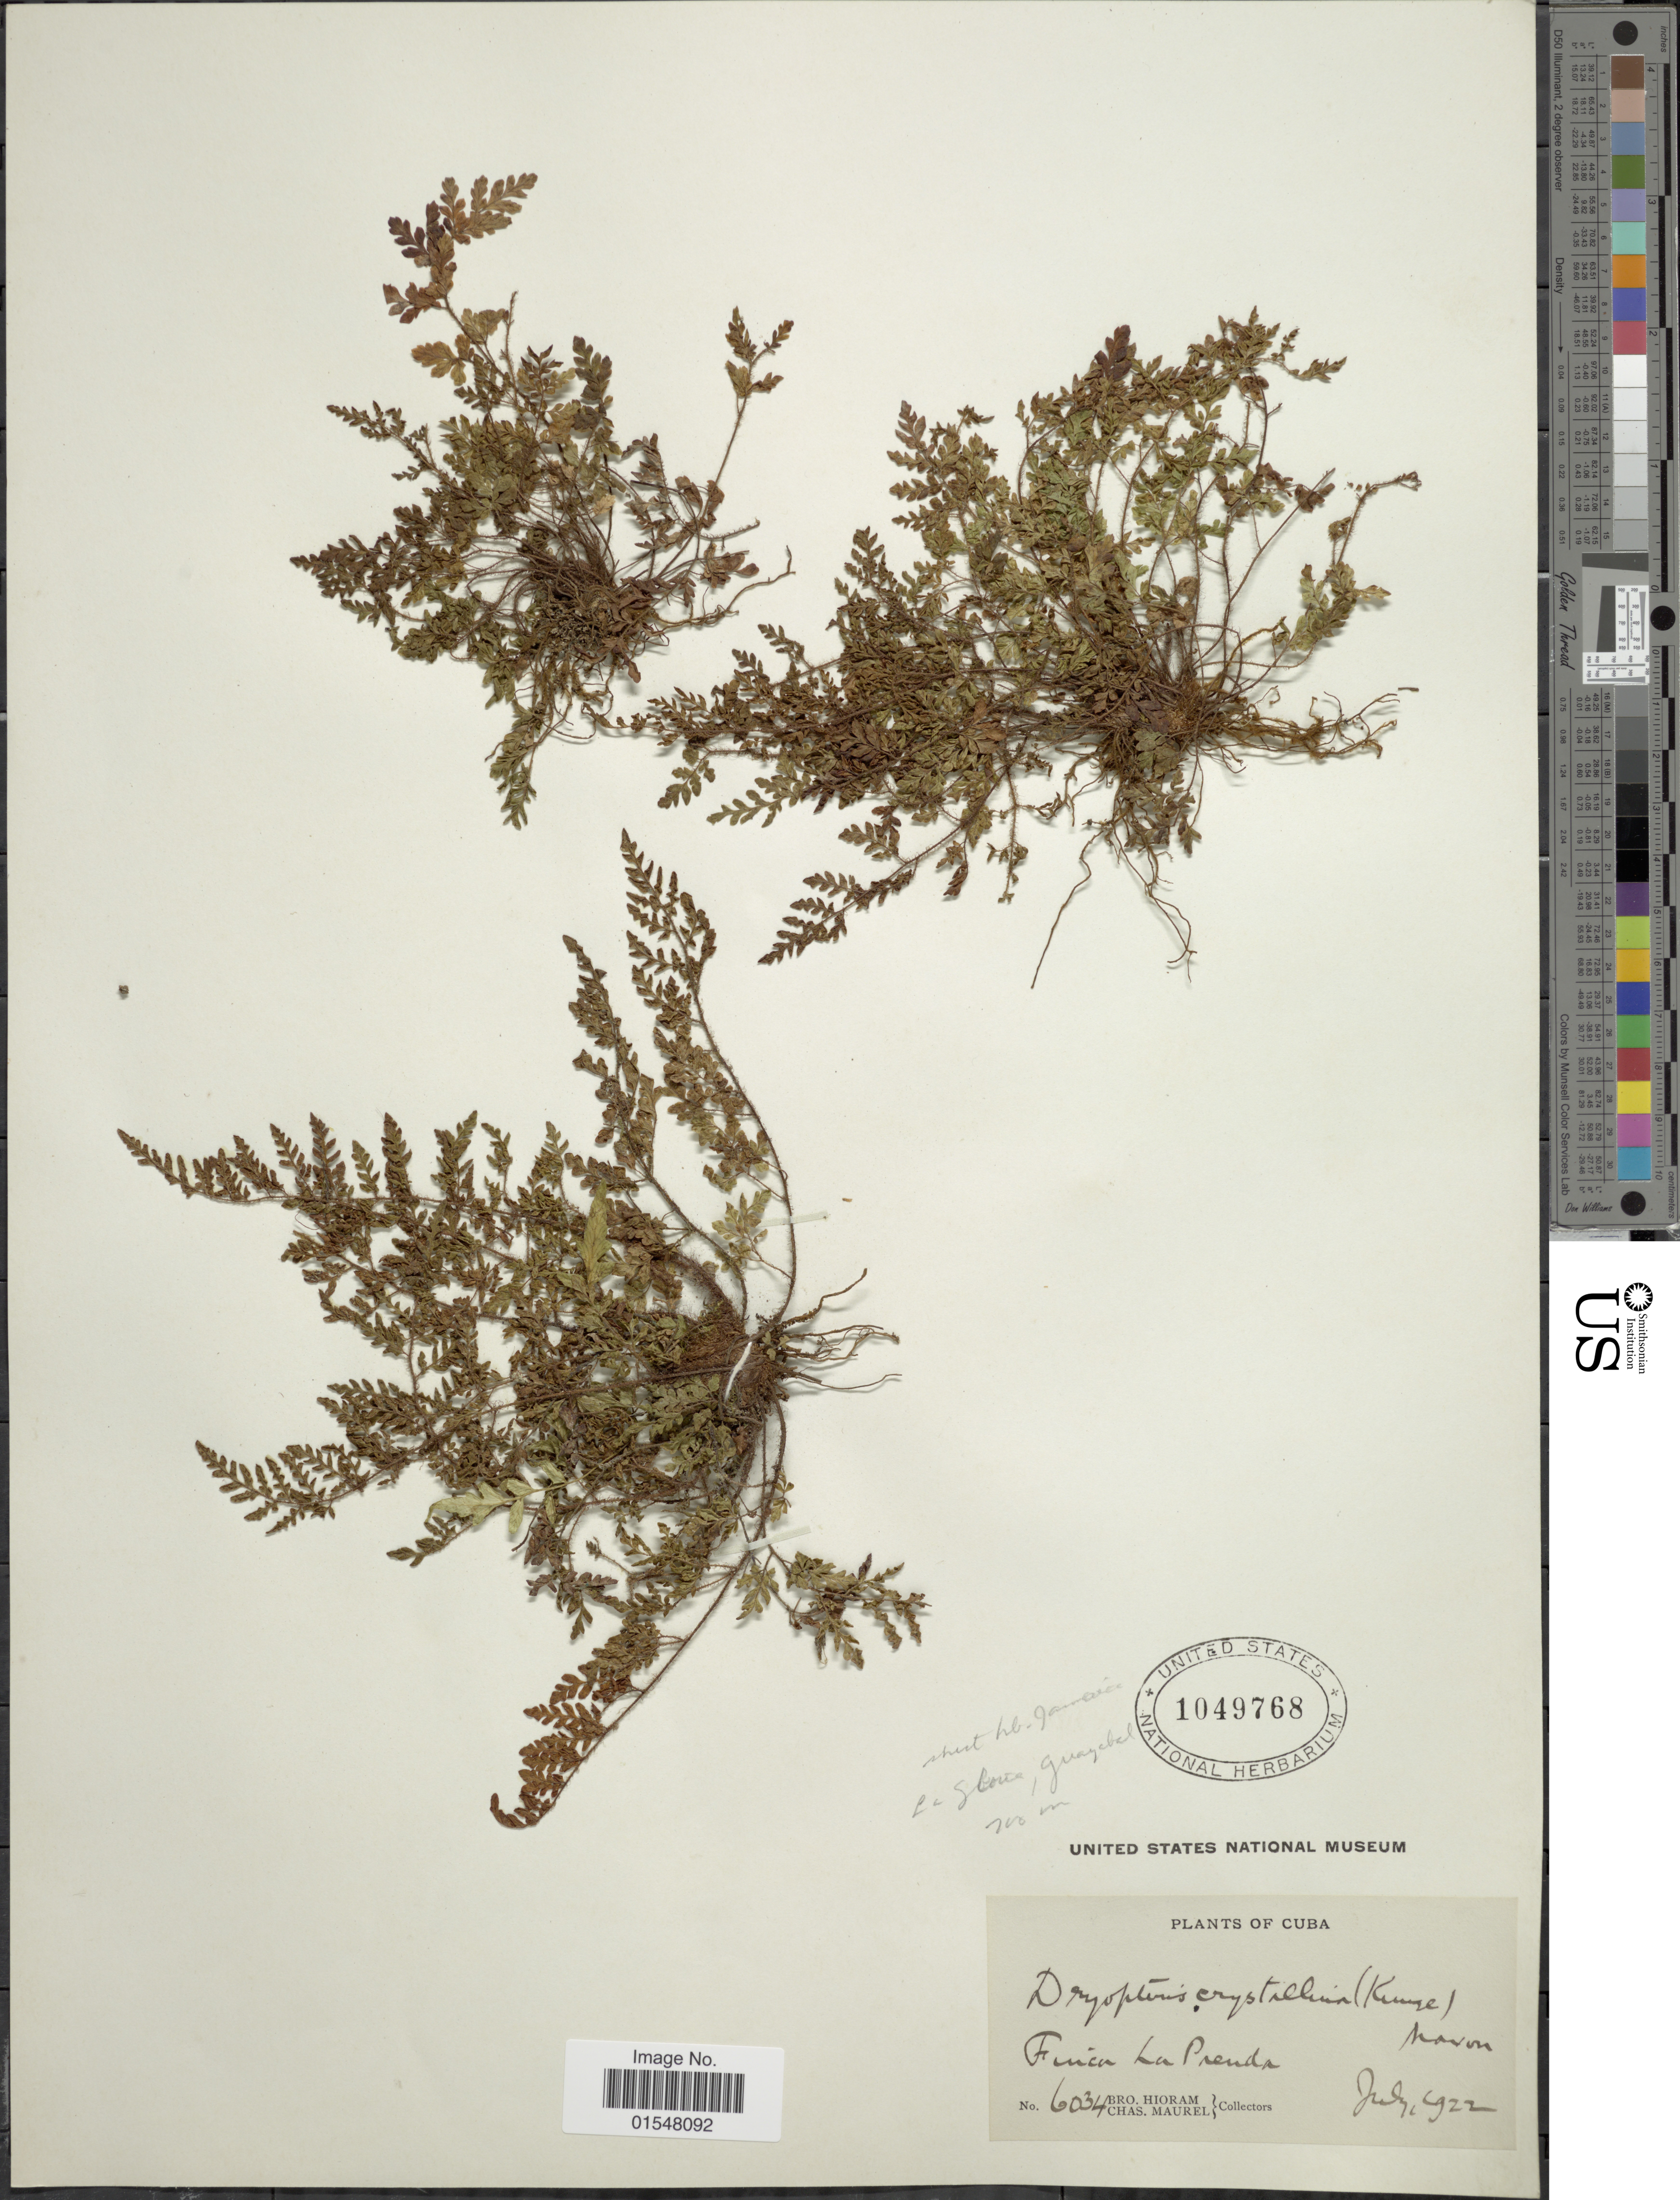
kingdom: Plantae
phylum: Tracheophyta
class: Polypodiopsida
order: Polypodiales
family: Dryopteridaceae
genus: Ctenitis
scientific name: Ctenitis crystallina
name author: (Kunze) Proctor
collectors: Bro. Hioram & C. Maurel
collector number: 6034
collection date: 1922-07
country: Cuba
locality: Finca La Prenda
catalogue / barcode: US 1049768